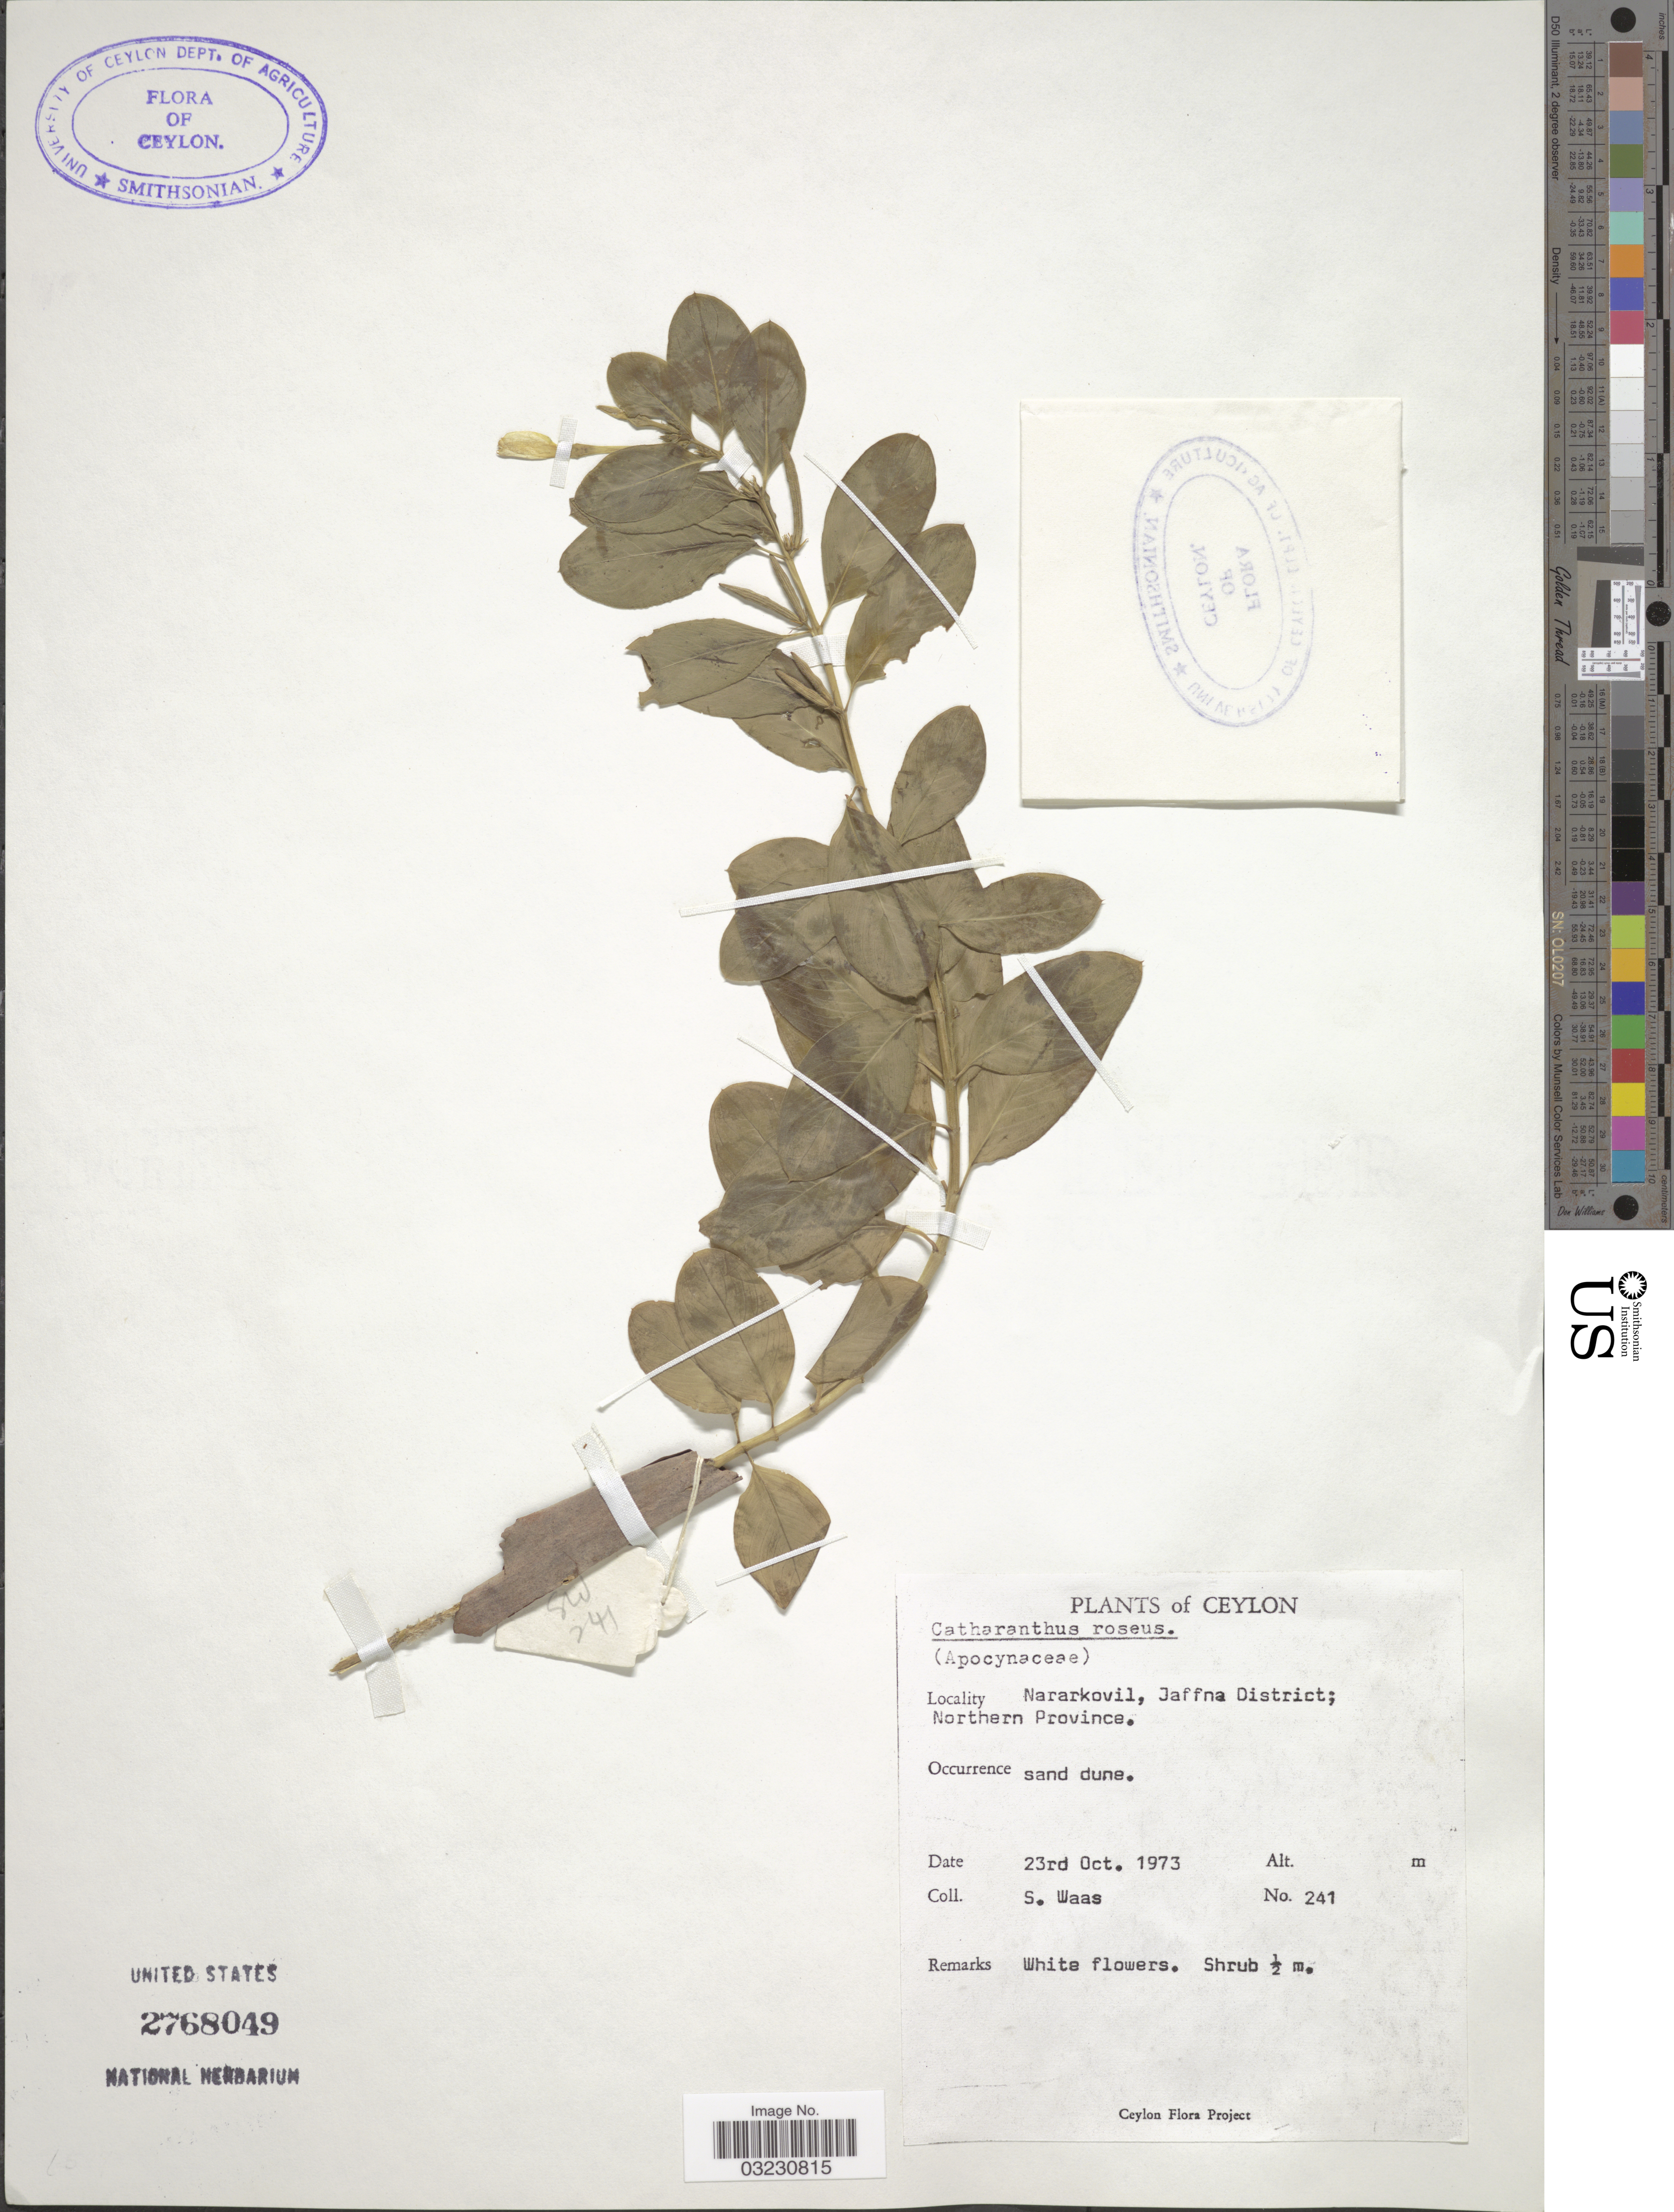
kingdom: Plantae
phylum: Tracheophyta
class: Magnoliopsida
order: Gentianales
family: Apocynaceae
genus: Catharanthus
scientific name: Catharanthus roseus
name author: (L.) G. Don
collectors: S. Waas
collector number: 241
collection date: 1973-10-23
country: Sri Lanka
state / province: Northern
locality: Ceylon, Nararkovil, Jaffna District.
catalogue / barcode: US 2768049